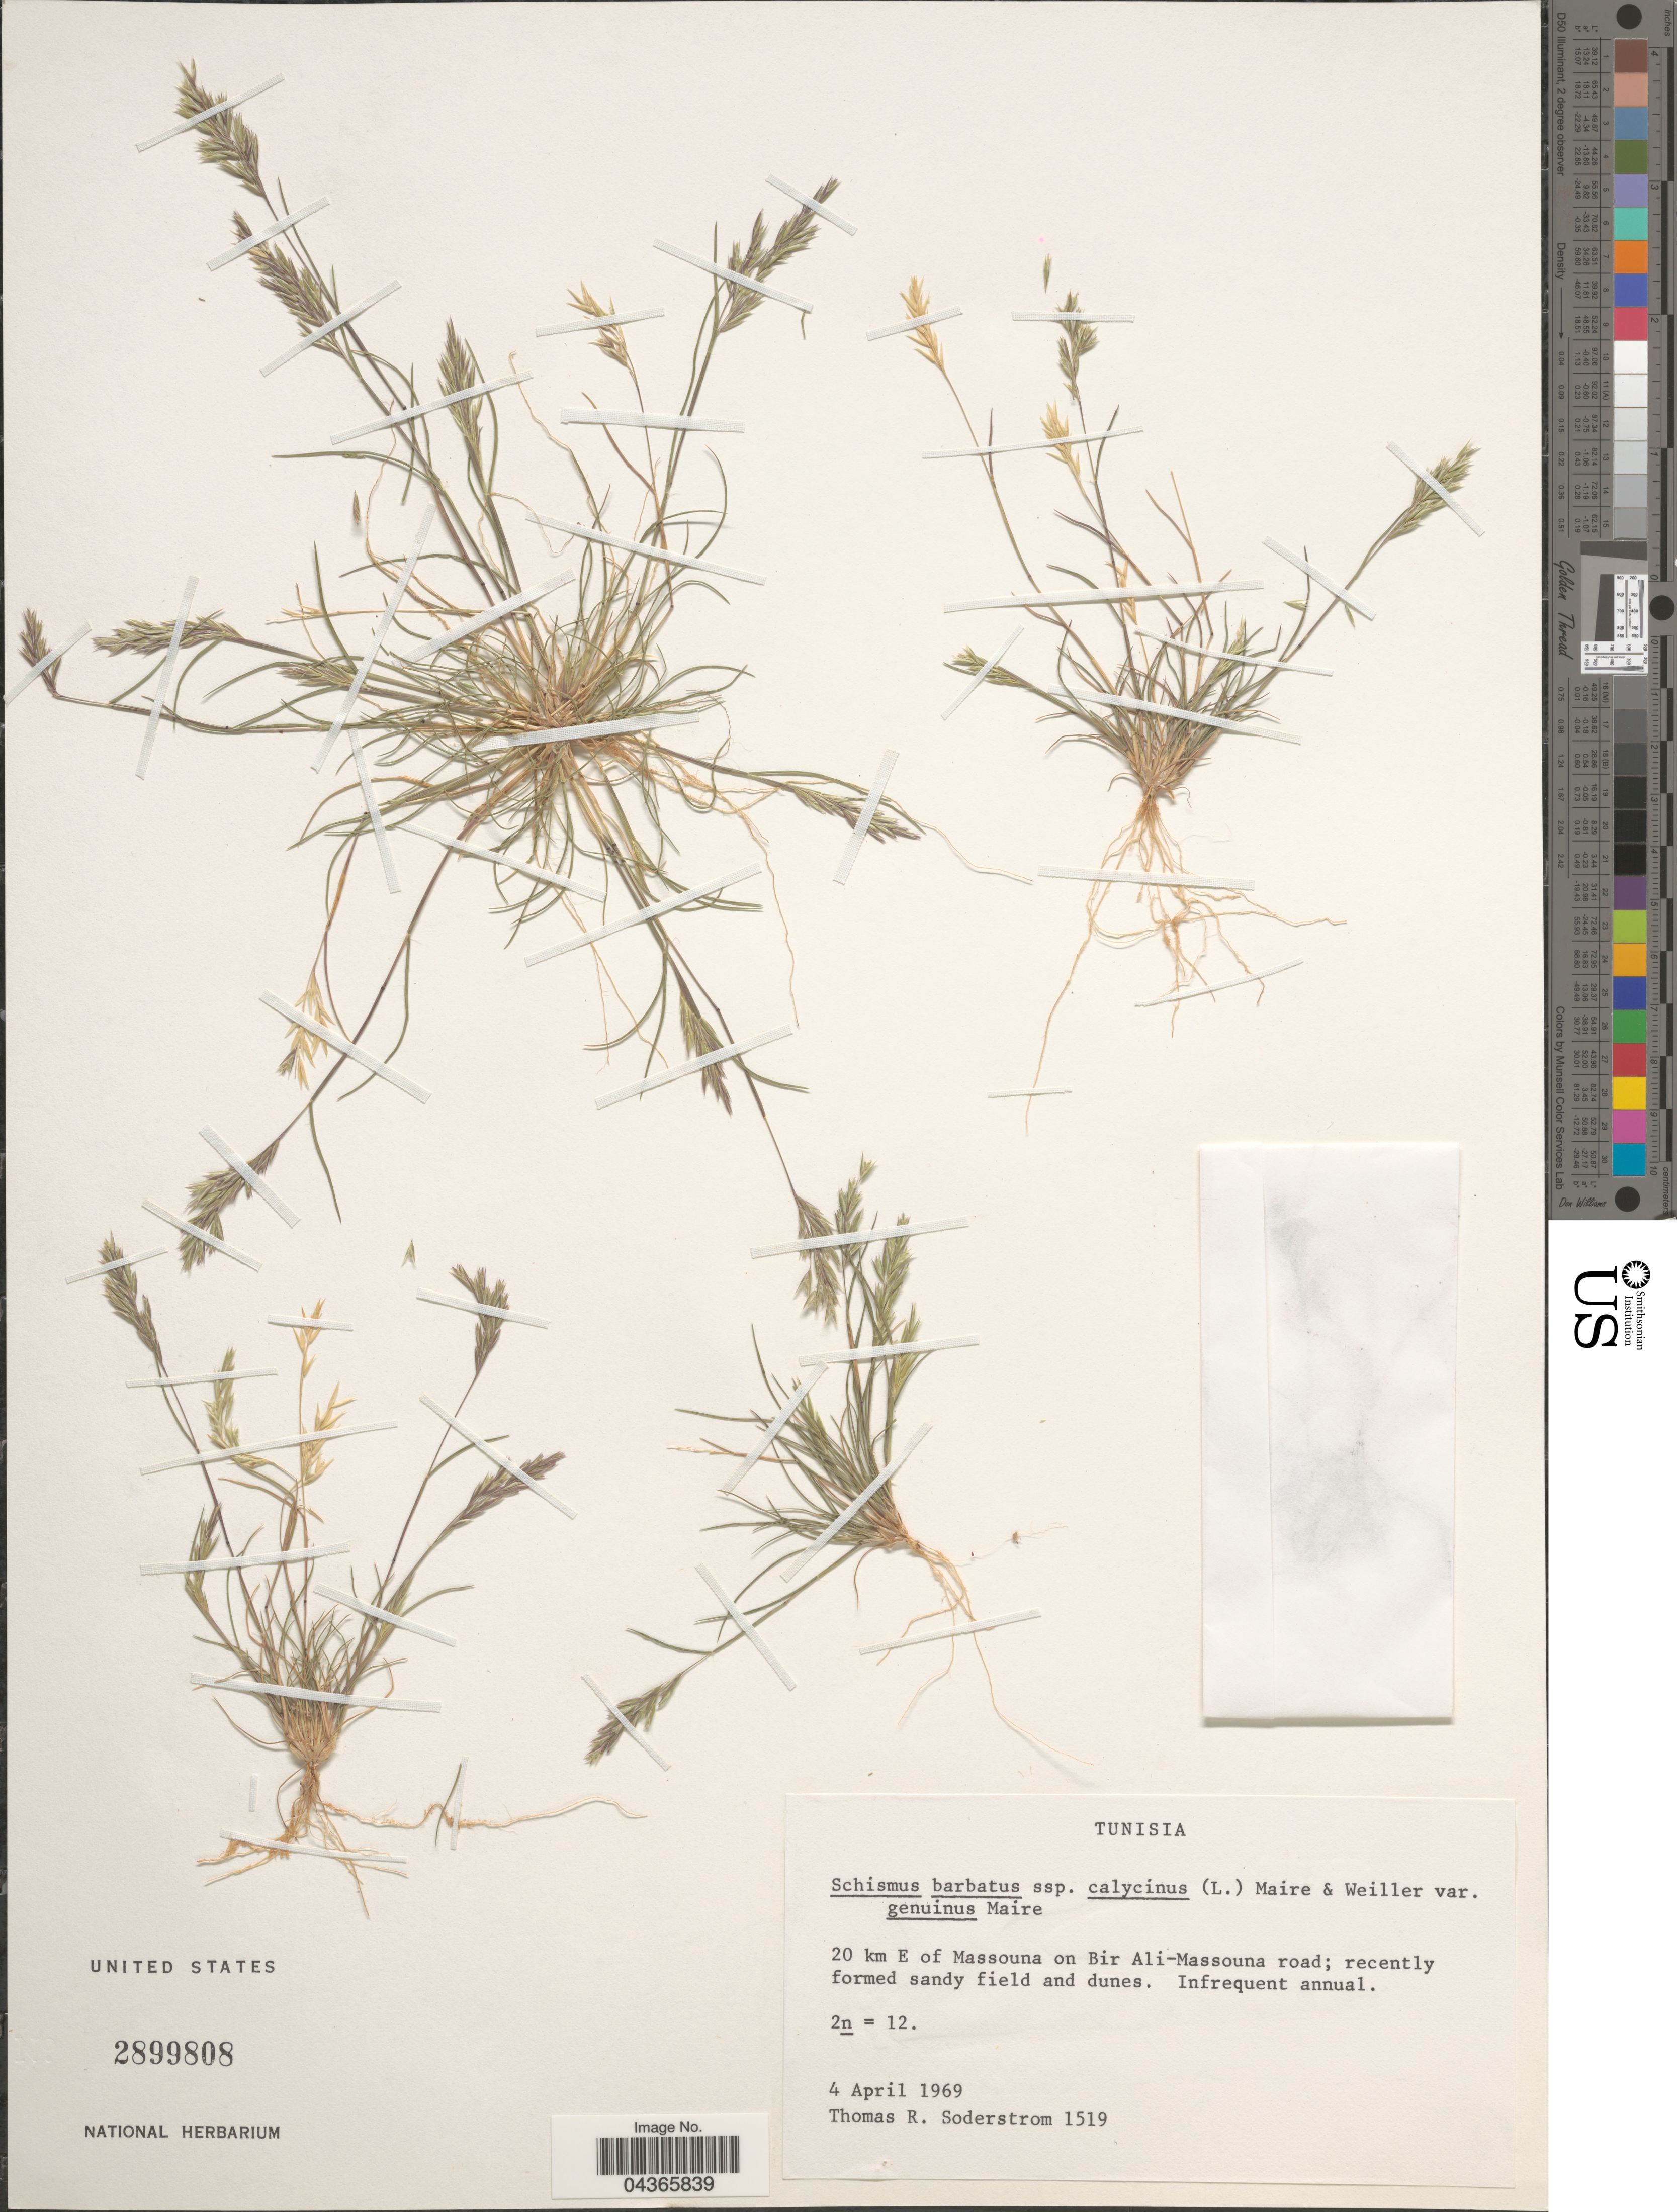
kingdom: Plantae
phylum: Tracheophyta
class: Liliopsida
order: Poales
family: Poaceae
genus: Schismus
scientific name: Schismus barbatus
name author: (L.) Thell.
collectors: T. R. Soderstrom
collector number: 1519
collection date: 1969-04-04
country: Tunisia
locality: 20 km E of Massouna on Bir Ali-Massouna road.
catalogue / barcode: US 2899808